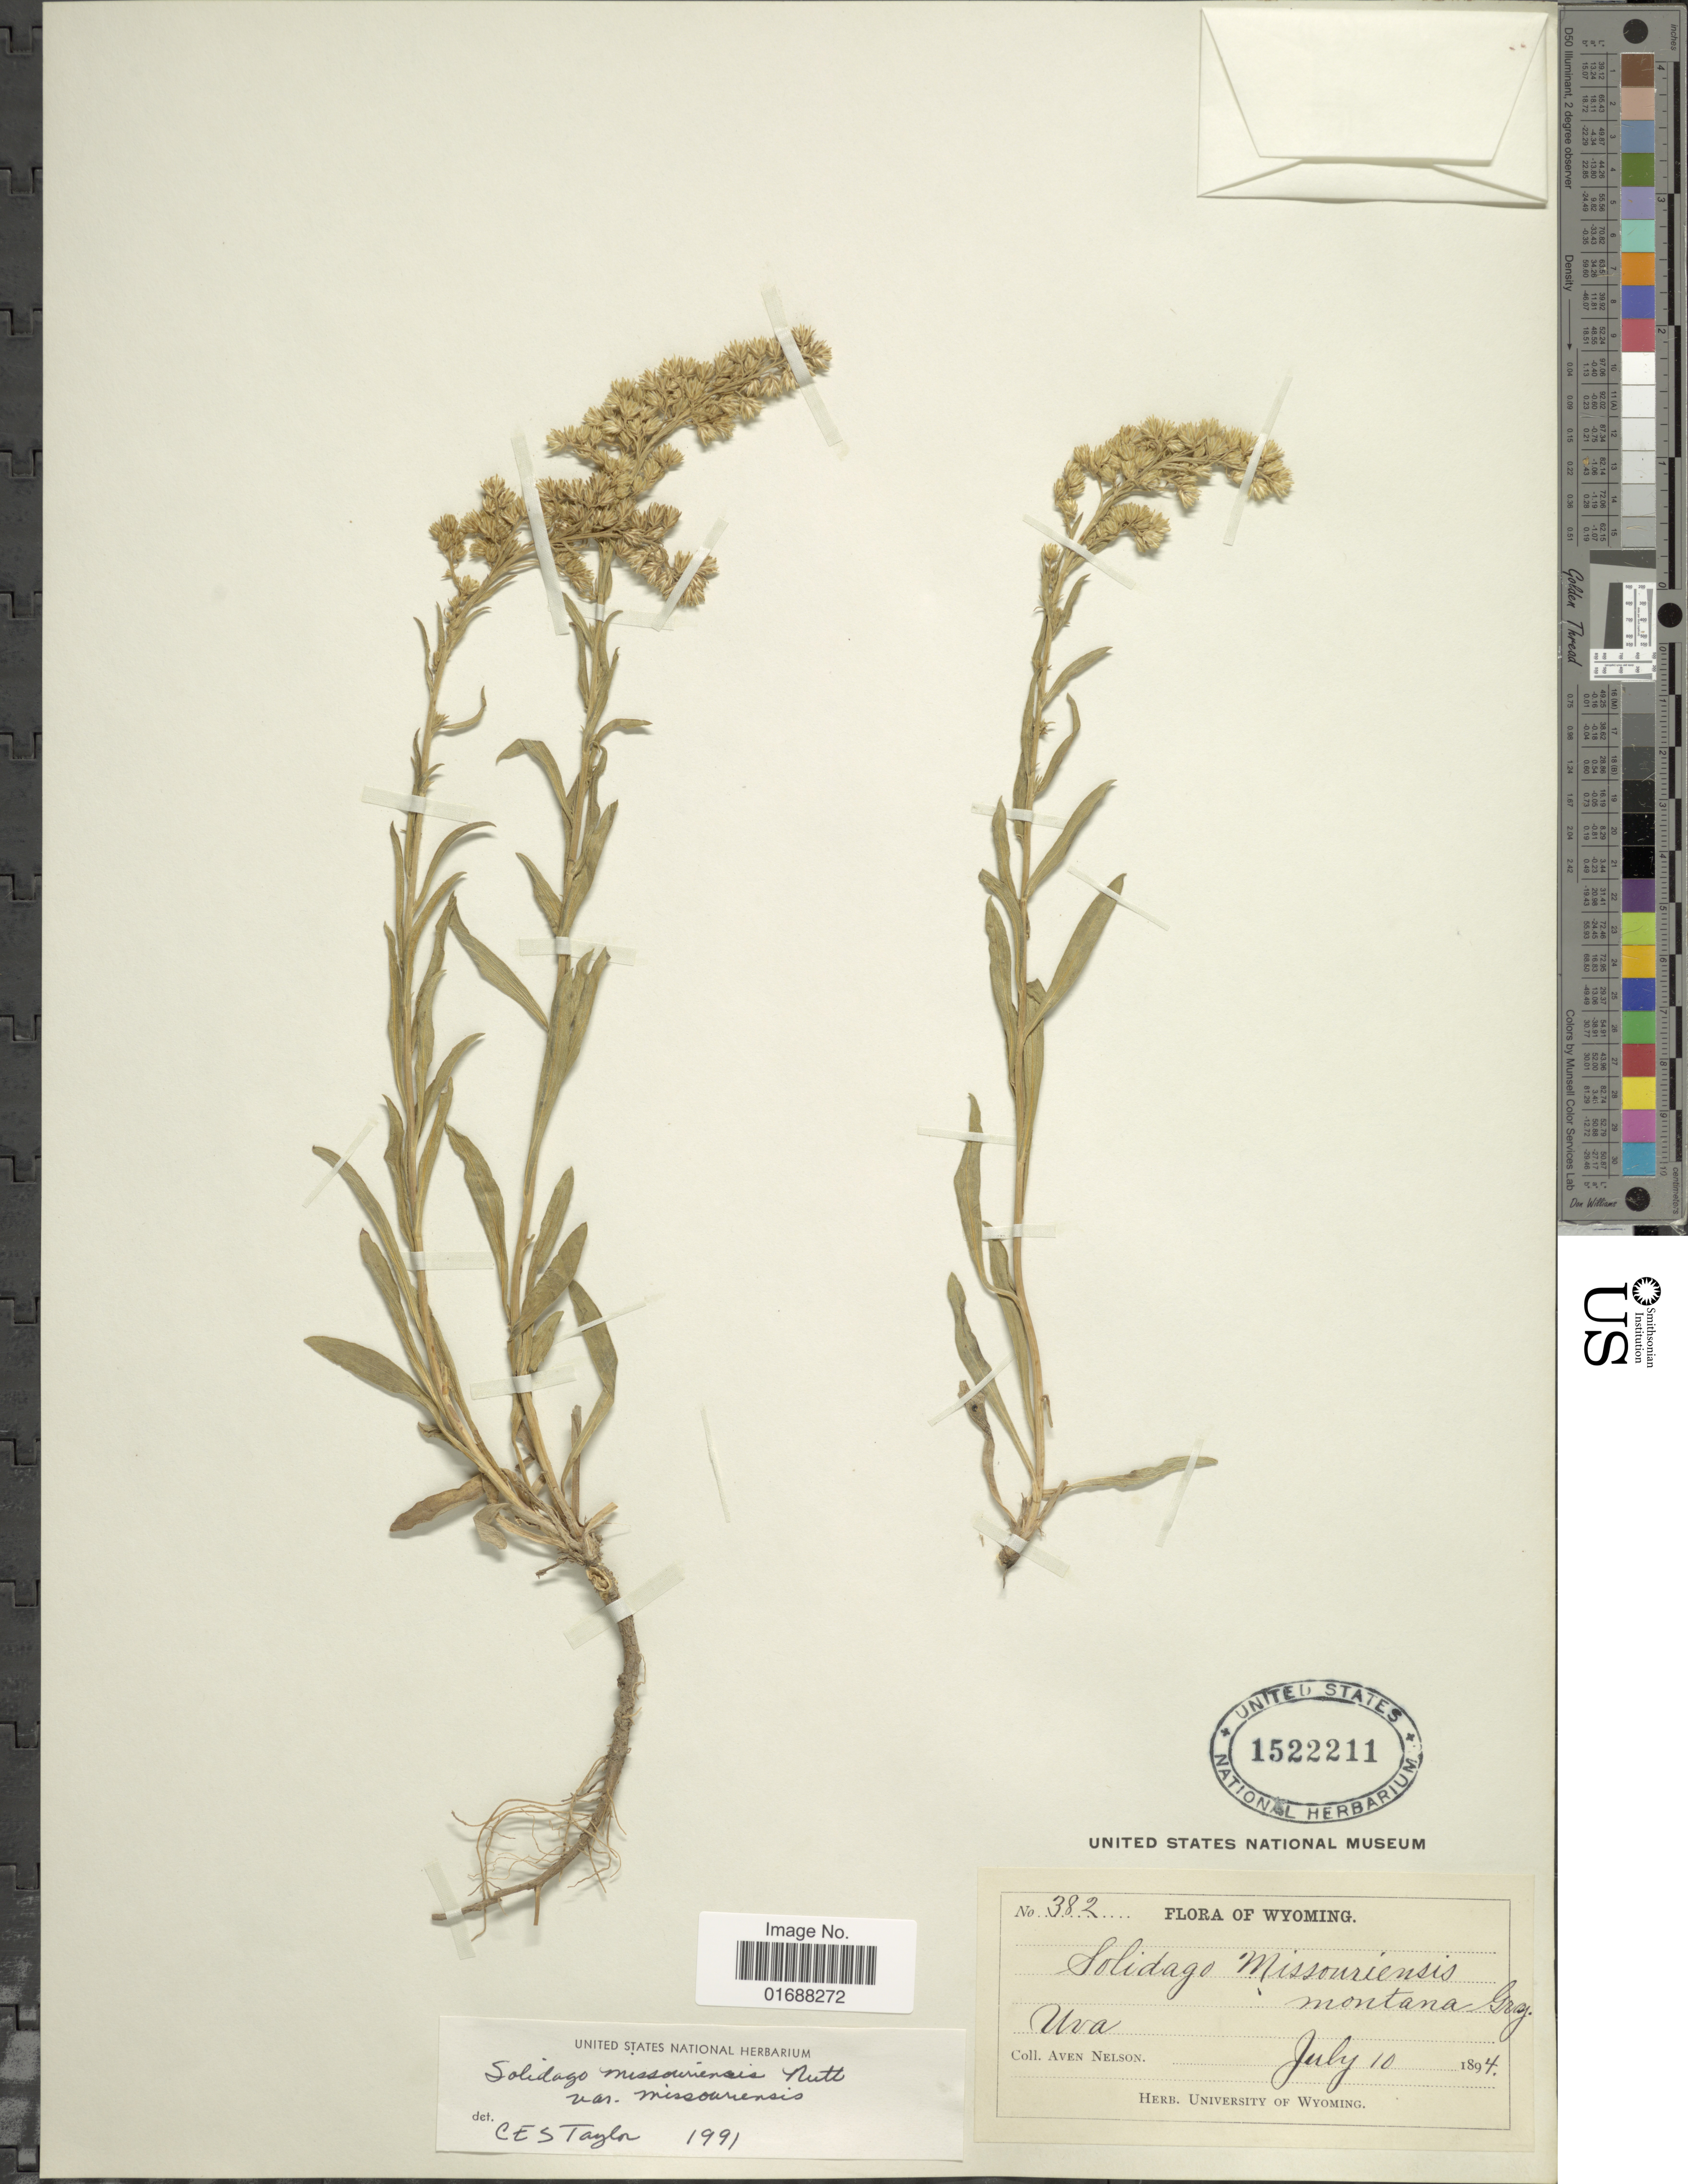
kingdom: Plantae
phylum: Tracheophyta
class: Magnoliopsida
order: Asterales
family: Asteraceae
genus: Solidago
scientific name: Solidago missouriensis var. missouriensis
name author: Nutt.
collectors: A. Nelson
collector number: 382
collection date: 1894-07-10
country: United States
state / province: Wyoming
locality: Uva.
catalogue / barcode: US 1522211